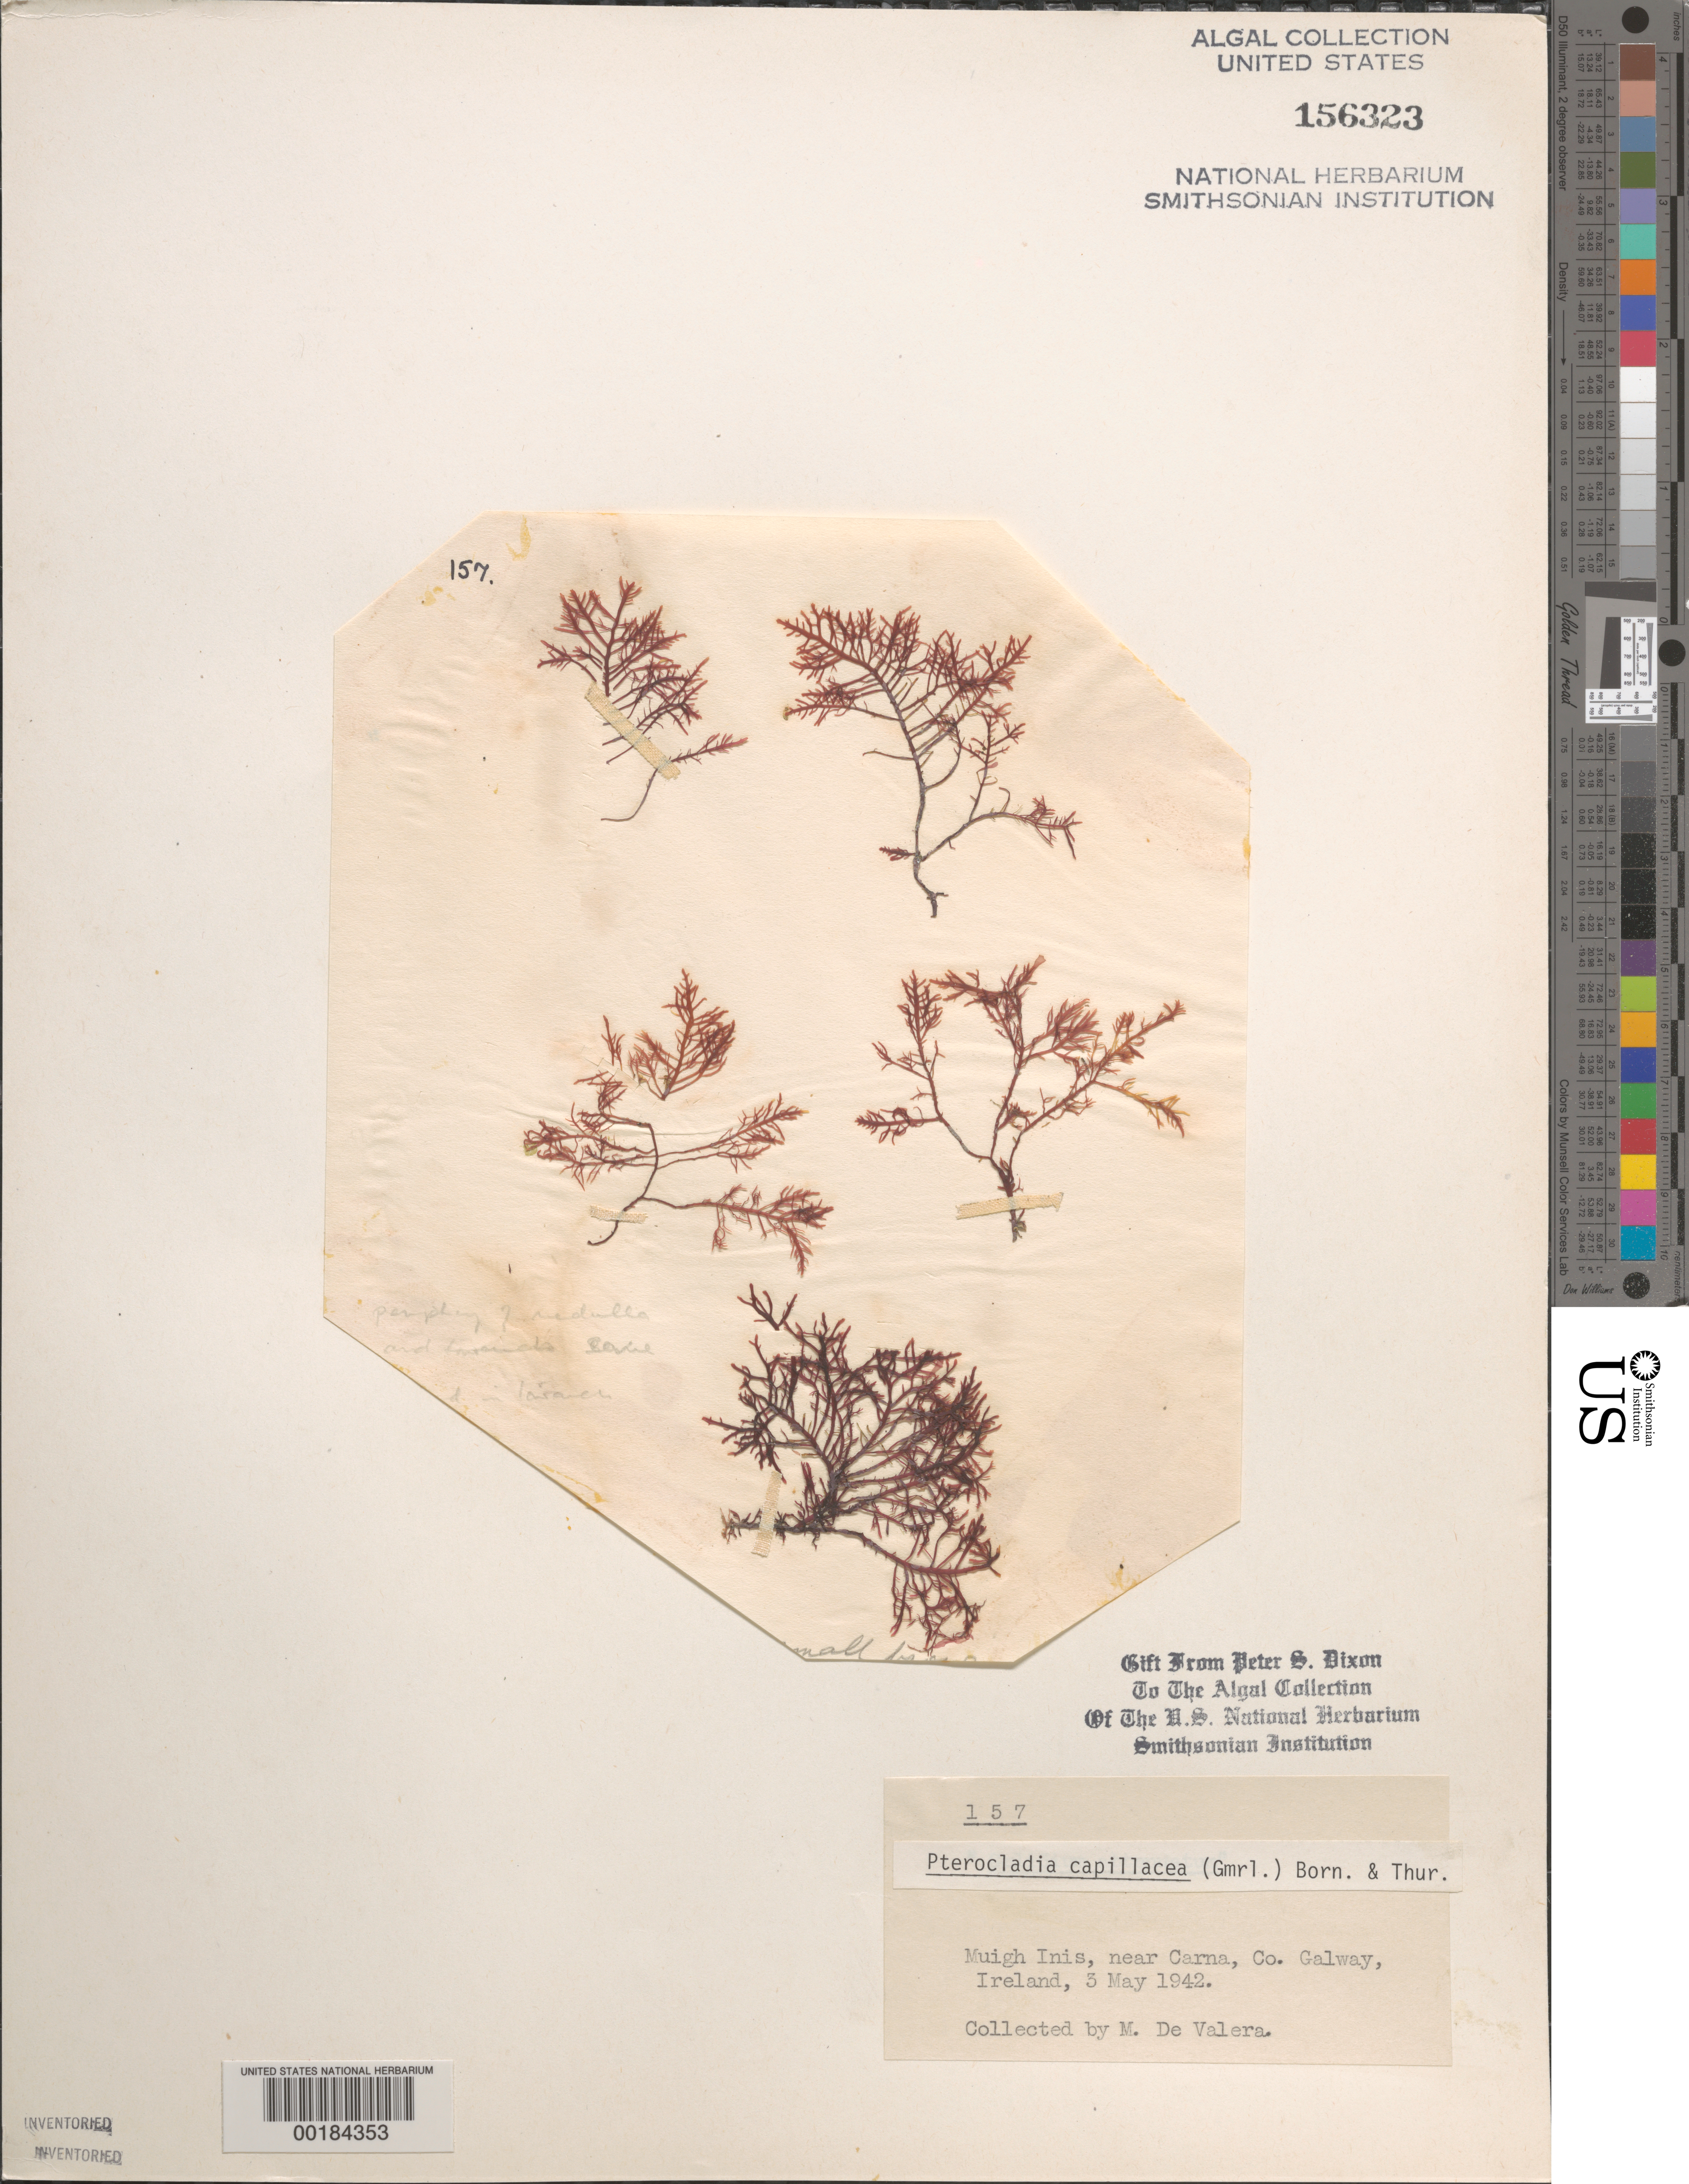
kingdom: Plantae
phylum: Rhodophyta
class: Florideophyceae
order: Gelidiales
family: Pterocladiaceae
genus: Pterocladiella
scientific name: Pterocladiella capillacea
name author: (S.G. Gmel.) Santelices & Hommers.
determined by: Algae name updating Project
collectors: M. De Valera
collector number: PSD 157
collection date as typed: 03 May 1942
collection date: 1942-05-03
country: Ireland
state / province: Connaught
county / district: Galway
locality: Muigh Inis, near Carna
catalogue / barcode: US 156323